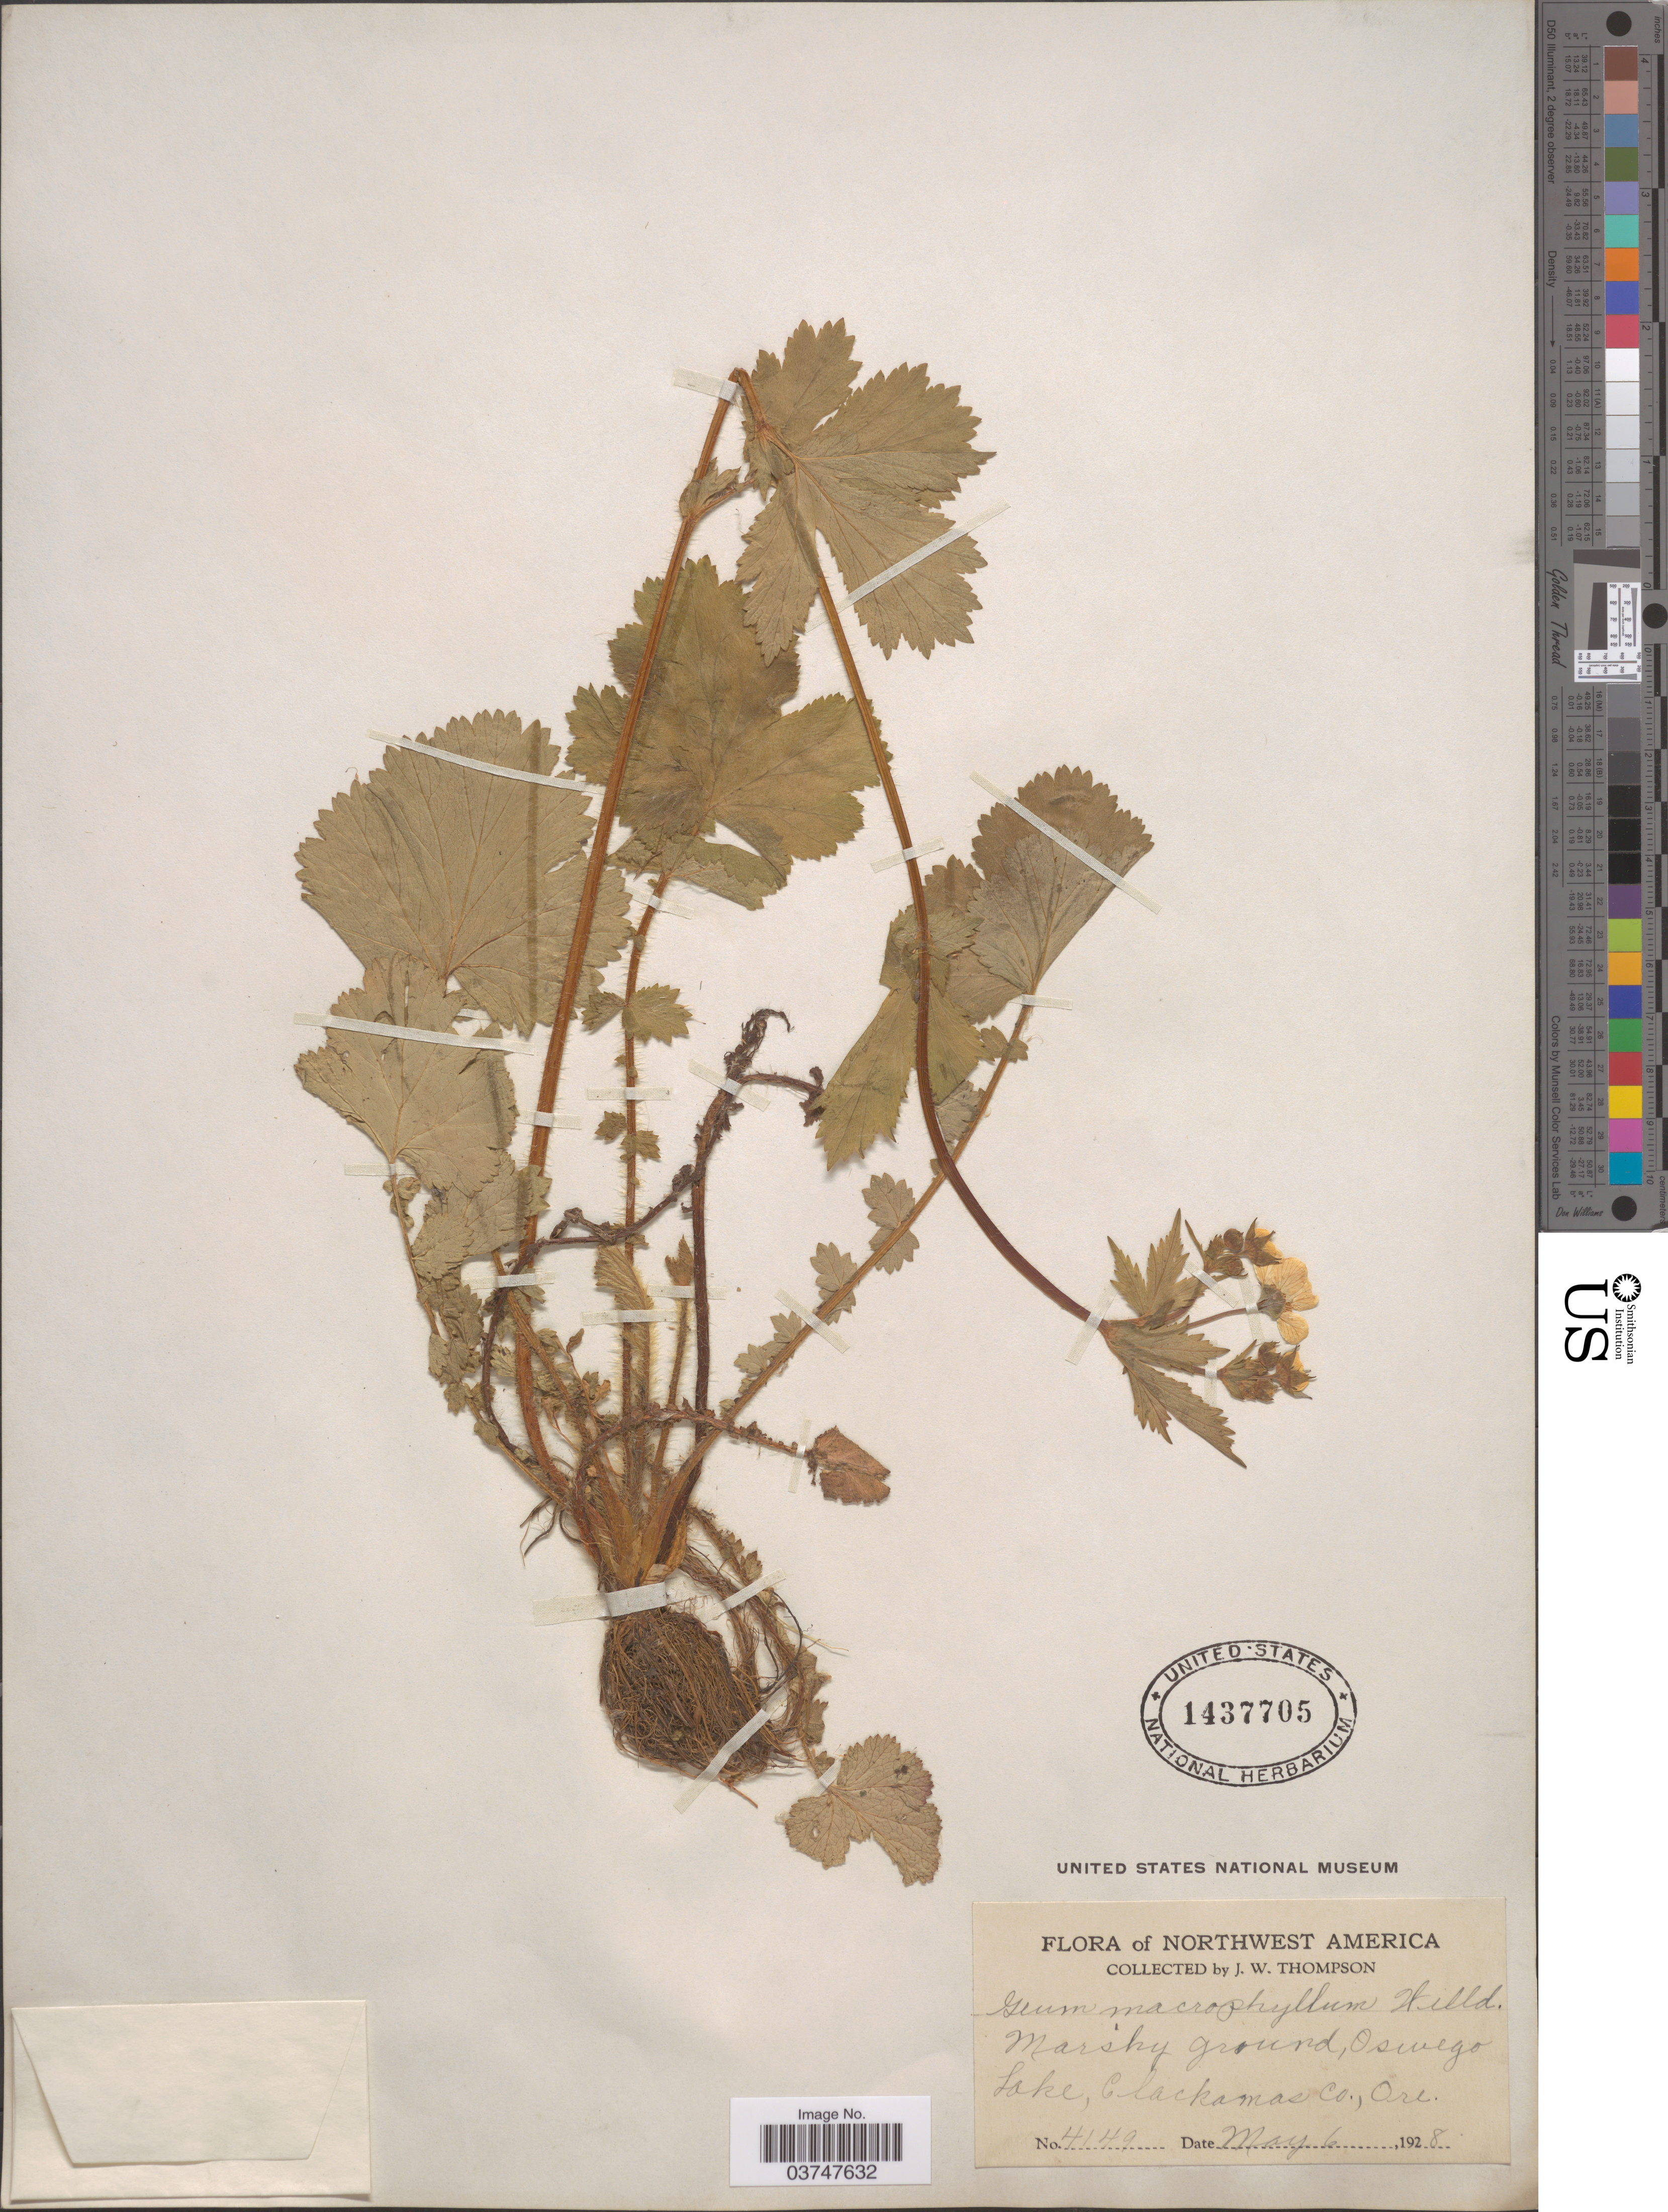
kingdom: Plantae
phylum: Tracheophyta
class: Magnoliopsida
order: Rosales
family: Rosaceae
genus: Geum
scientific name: Geum macrophyllum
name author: Willd.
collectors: J. Thompson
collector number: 4149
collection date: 1928-05-06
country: United States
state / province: Oregon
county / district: Clackamas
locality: Northwest America. Oswego Lake, Clackamas Co.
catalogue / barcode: US 1437705